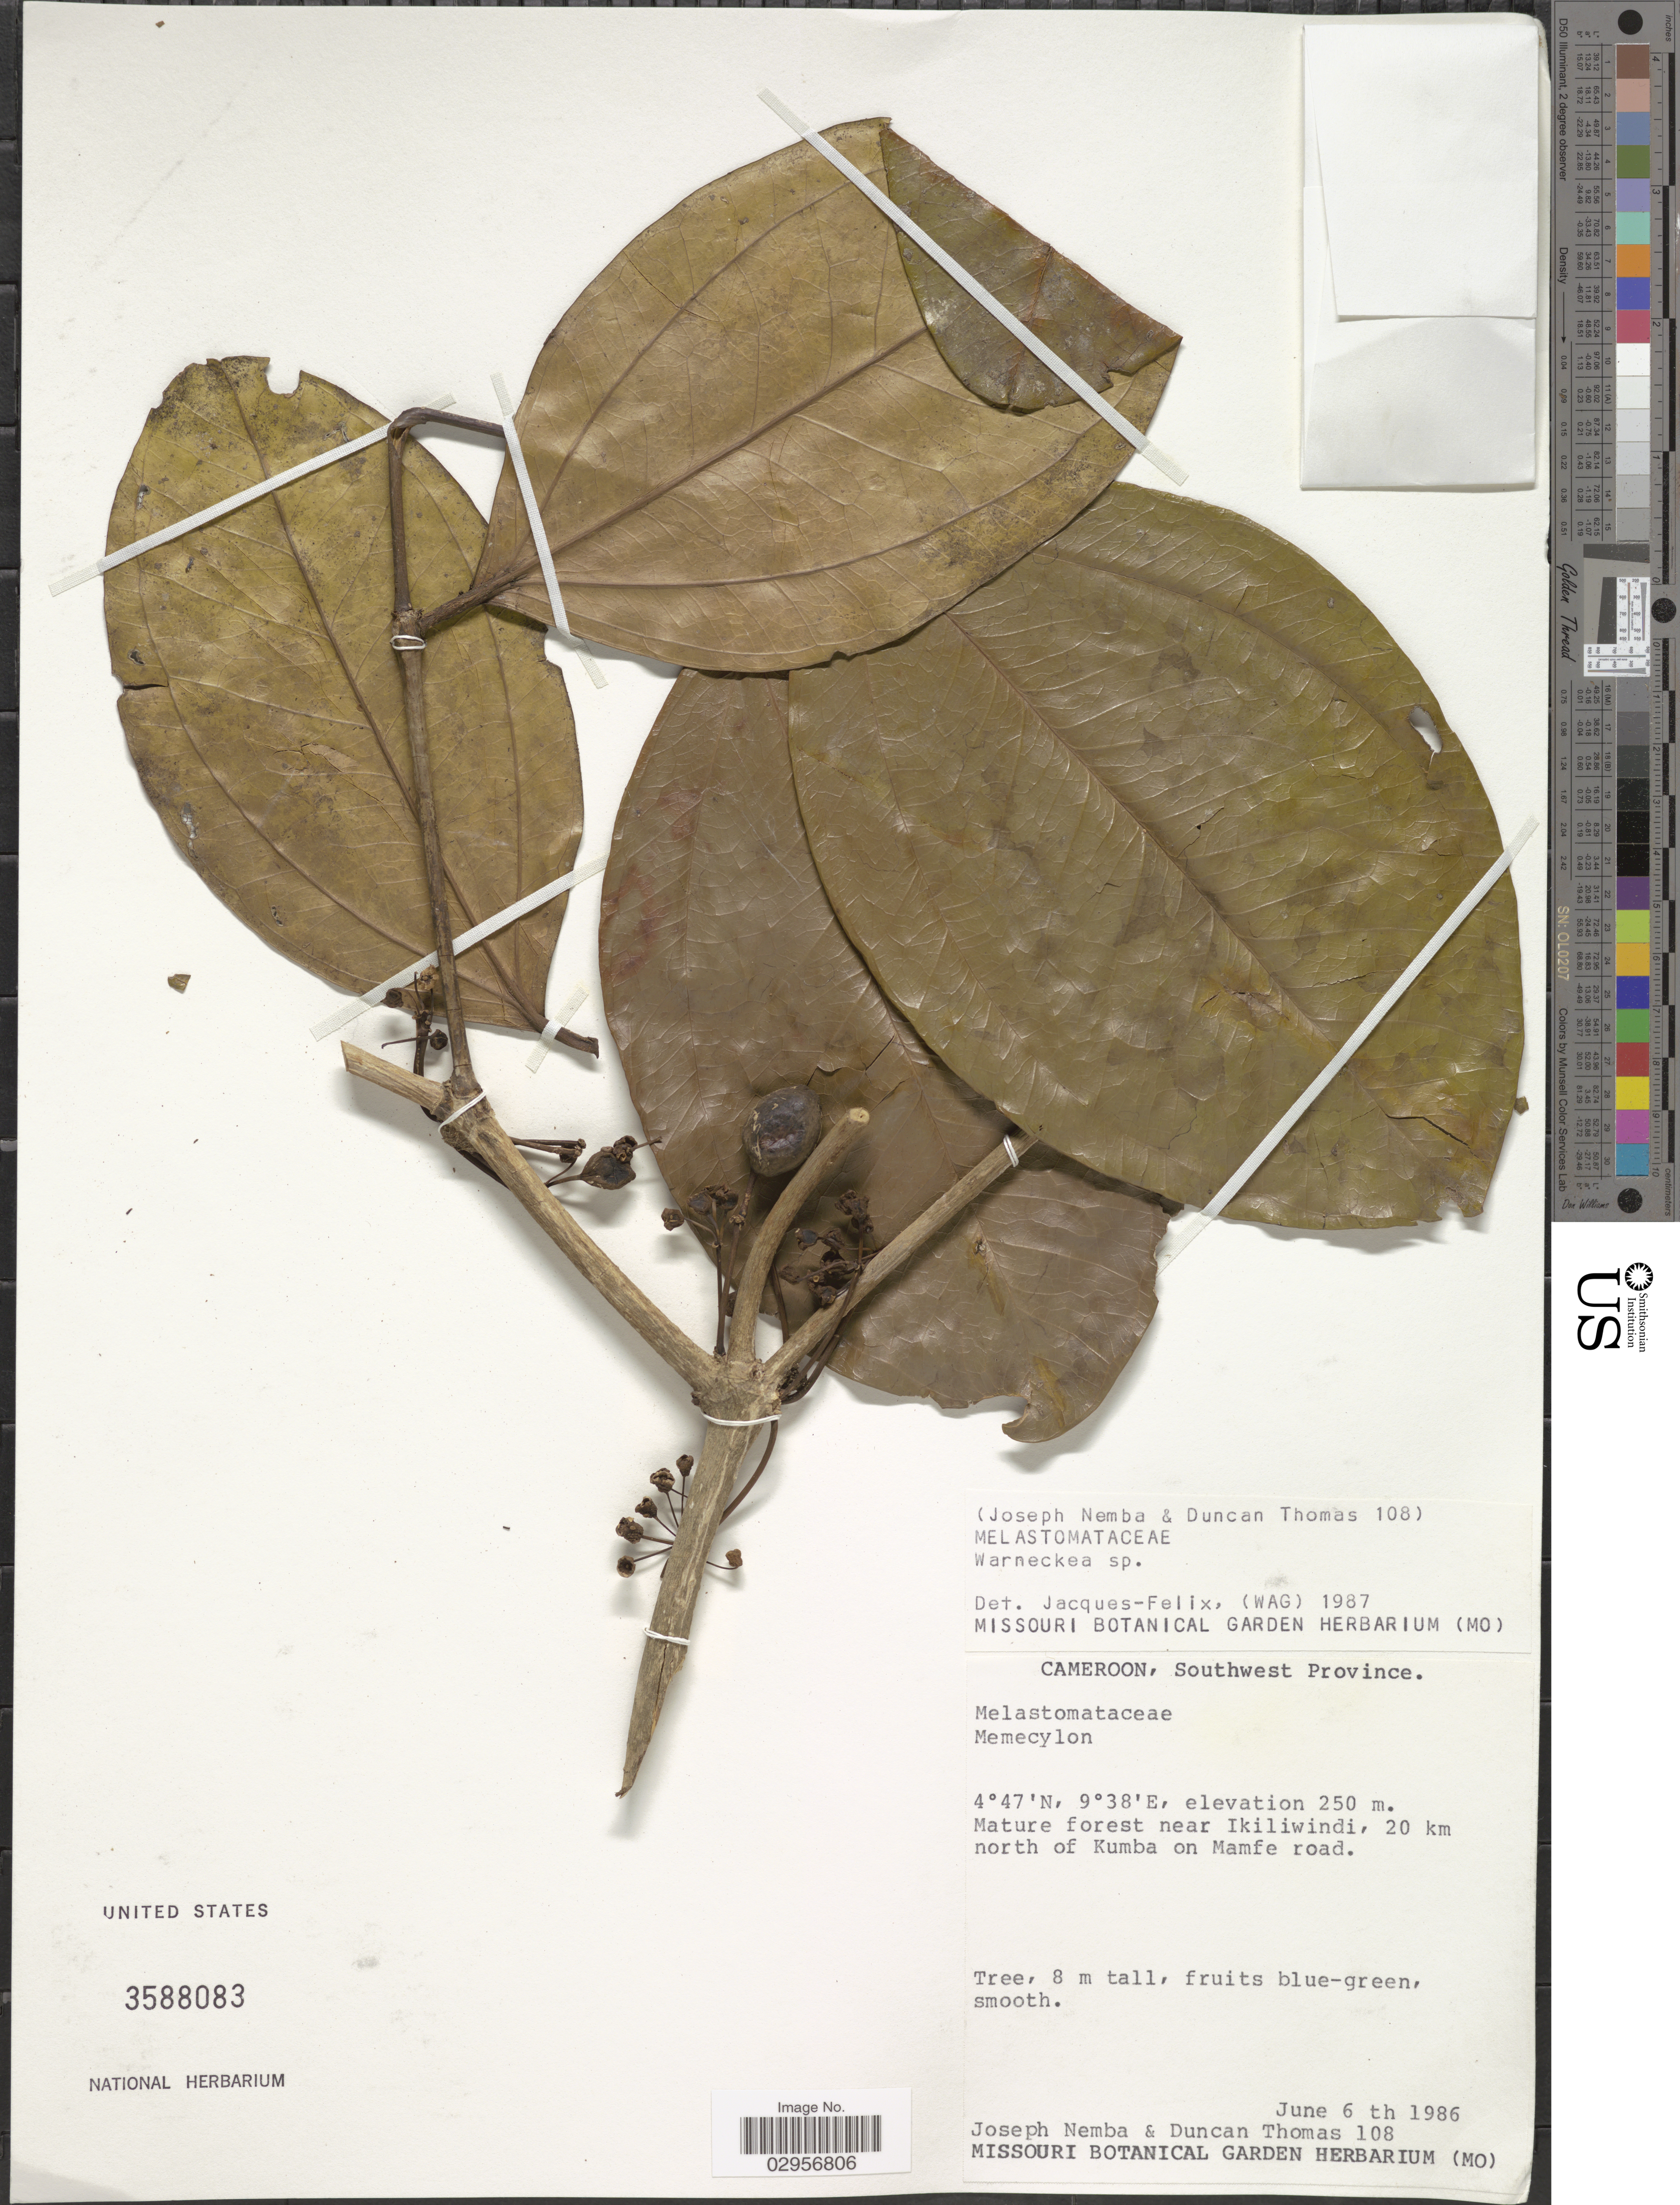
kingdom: Plantae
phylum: Tracheophyta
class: Magnoliopsida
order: Myrtales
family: Melastomataceae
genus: Warneckea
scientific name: Warneckea sp.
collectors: J. Nemba & D. W. Thomas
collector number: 108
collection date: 1986-06-06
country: Cameroon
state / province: Sud-Ouest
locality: Southwest Province, Mature forest near Ikiliwindi, 20 km north of Kumba on Mamfe road.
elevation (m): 250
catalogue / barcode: US 3588083